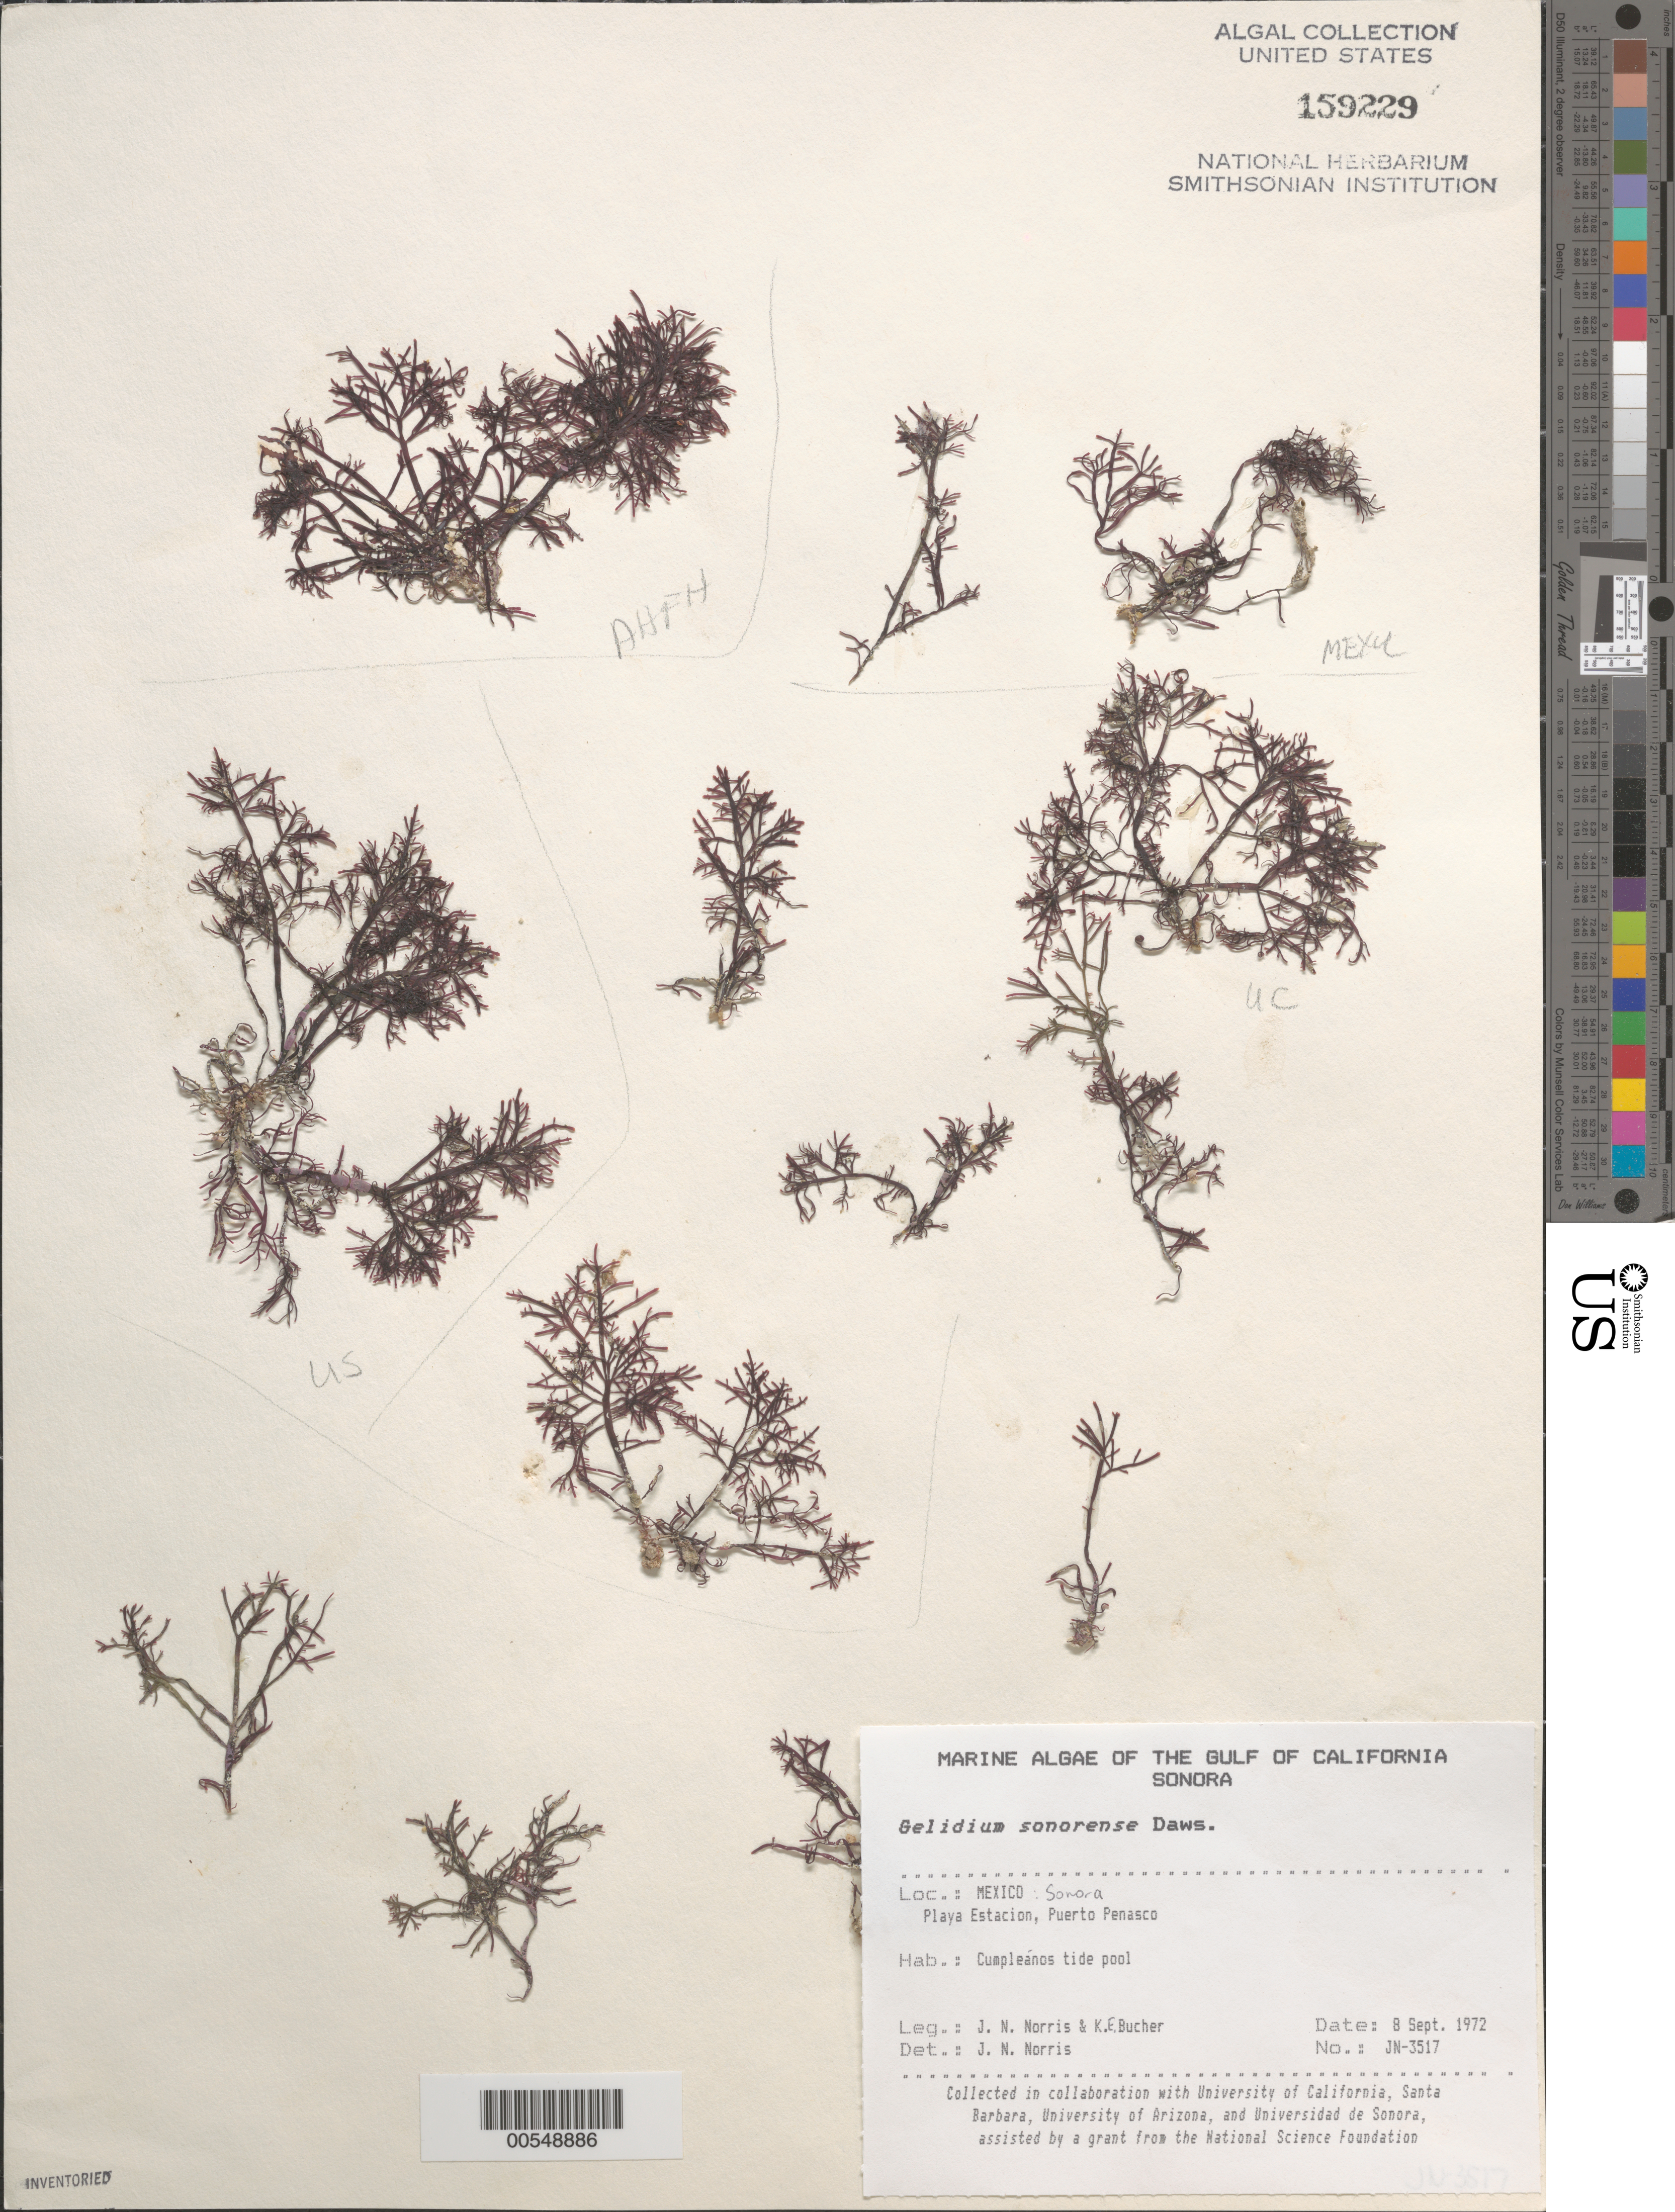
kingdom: Plantae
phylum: Rhodophyta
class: Florideophyceae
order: Gelidiales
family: Pterocladiaceae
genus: Pterocladia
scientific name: Pterocladia sonorense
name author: (E.Y. Dawson) J.G.Stewart & J.N. Norris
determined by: Algae name updating Project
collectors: J. N. Norris & K. E. Bucher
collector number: JN-3517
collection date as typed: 08 Sep 1972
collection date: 1972-09-08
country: Mexico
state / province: Sonora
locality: Playa Estacion, Puerto Penasco, Cumpleanos tide pool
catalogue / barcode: US 159229